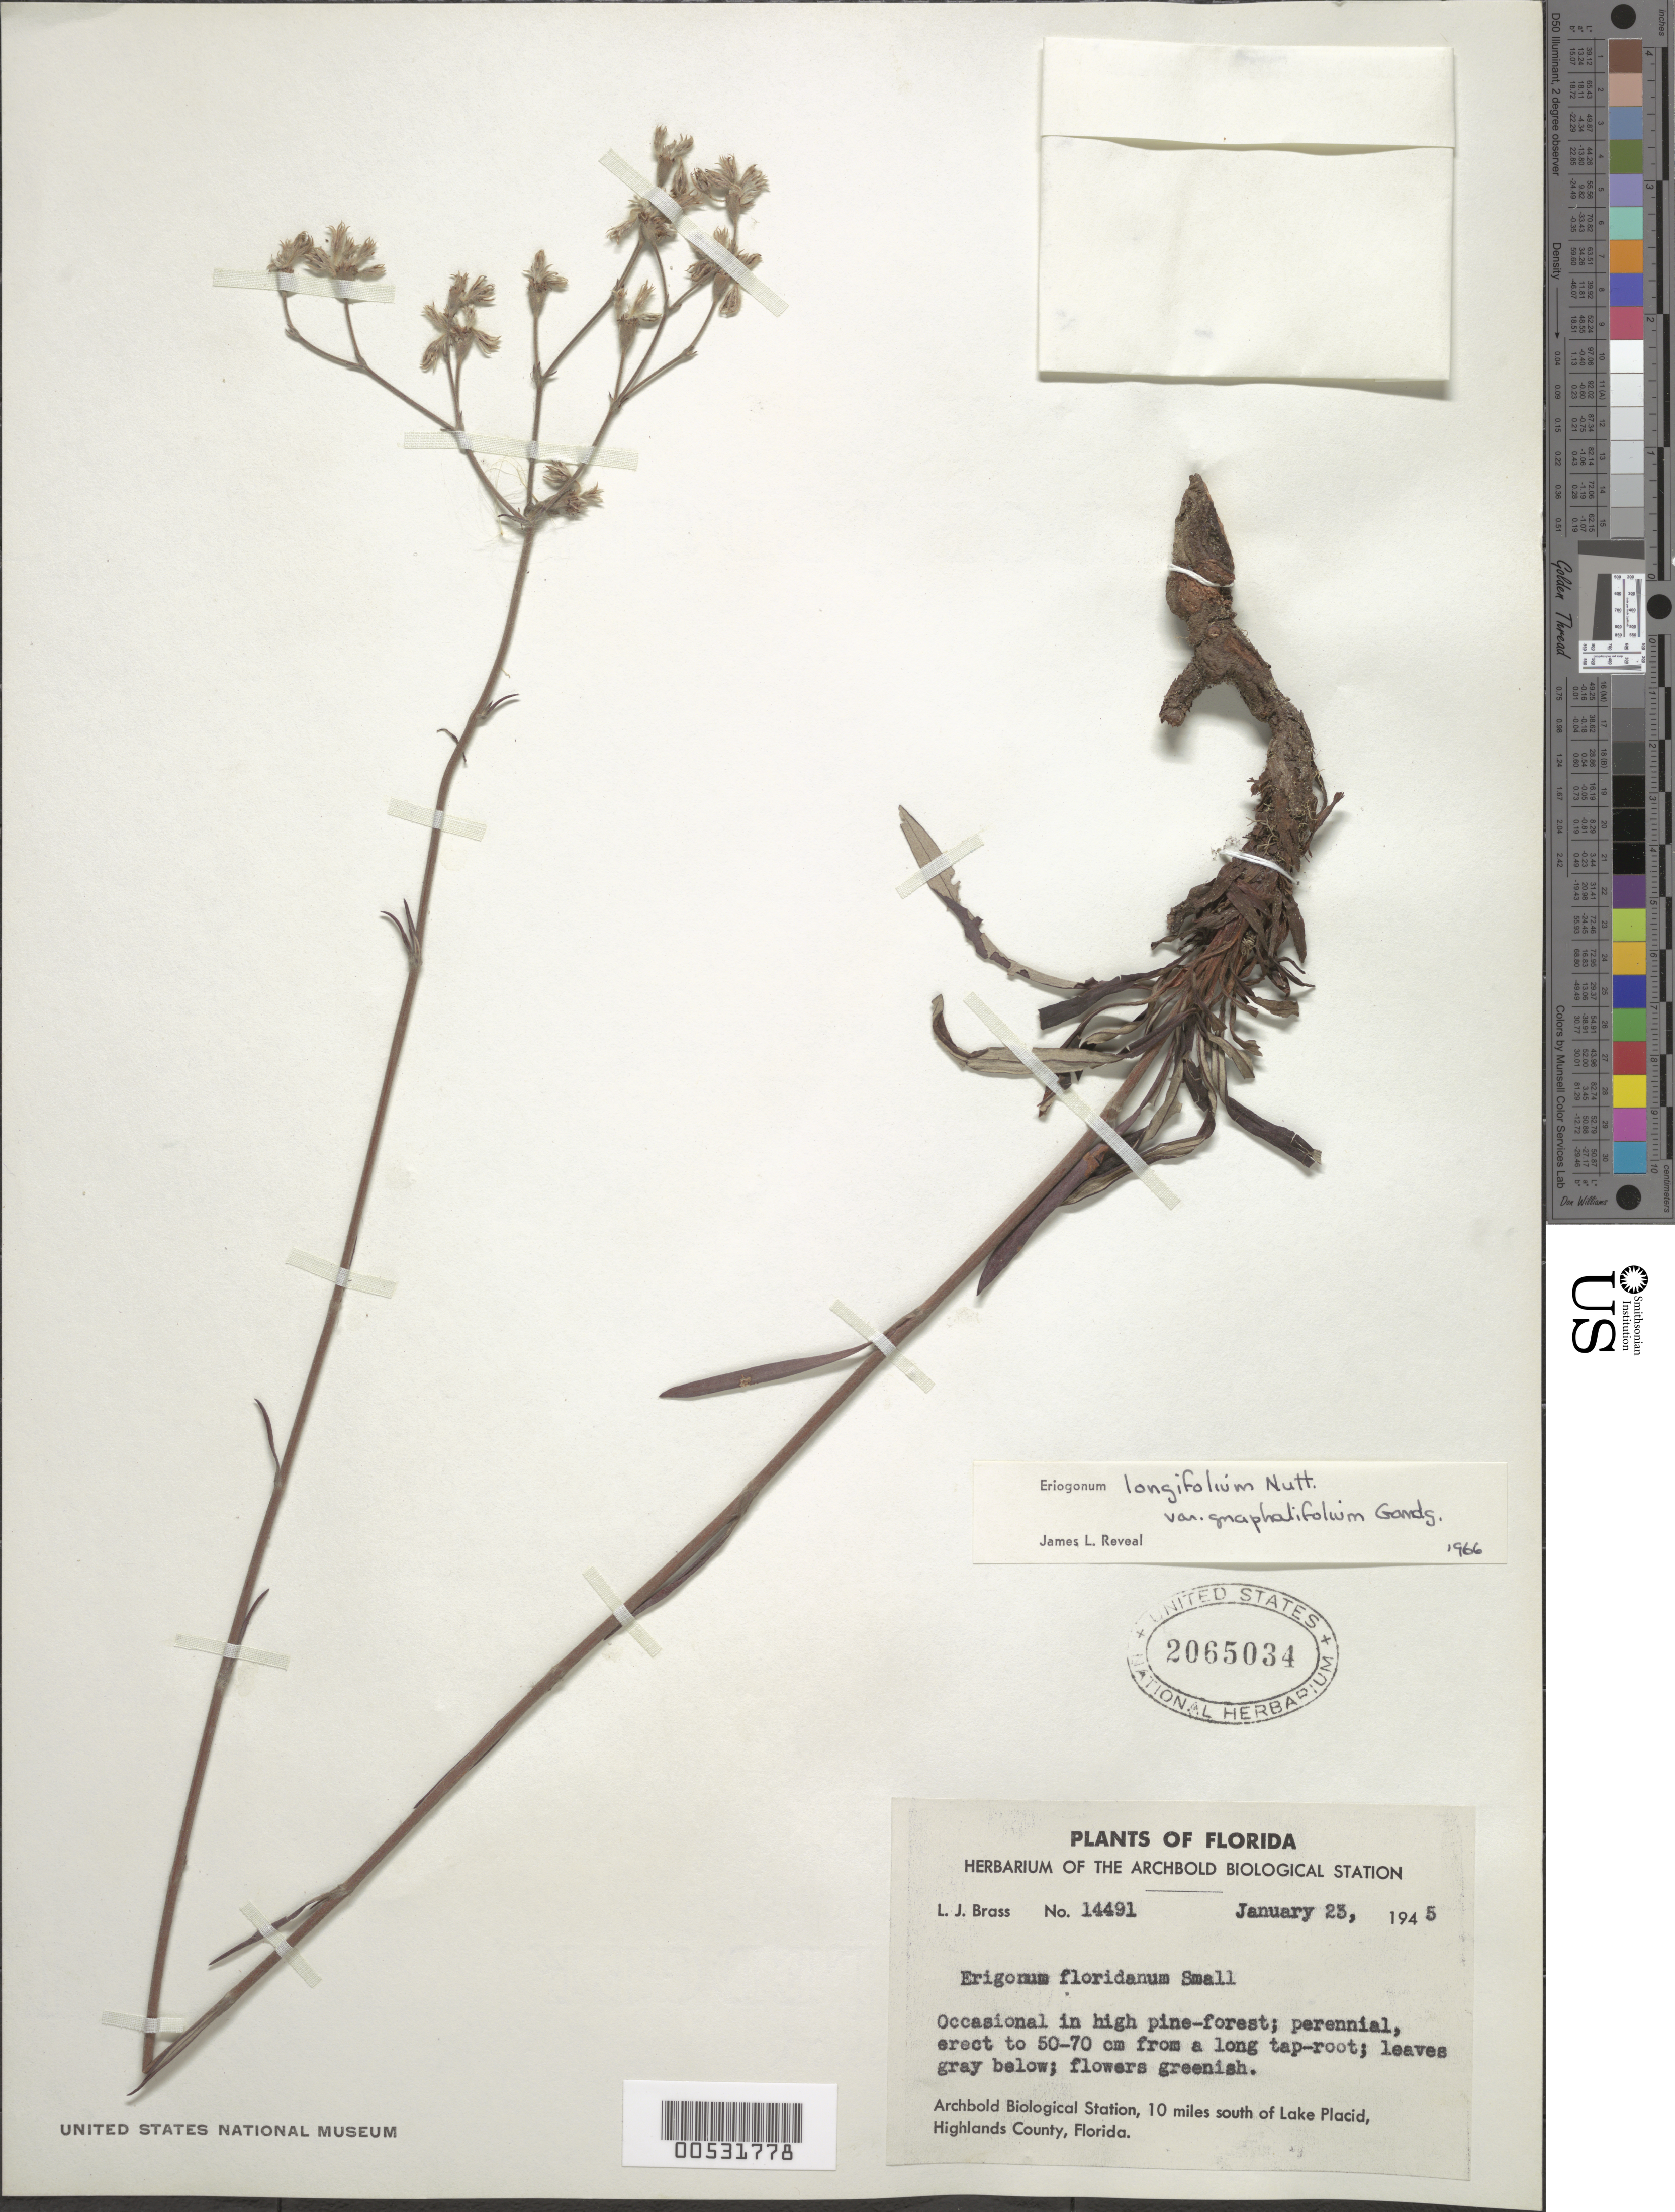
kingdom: Plantae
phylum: Tracheophyta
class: Magnoliopsida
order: Caryophyllales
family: Polygonaceae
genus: Eriogonum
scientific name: Eriogonum longifolium var. gnaphalifolium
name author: Gand.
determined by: Reveal, J. L.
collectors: L. J. Brass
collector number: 14491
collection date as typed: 23 Jan 1945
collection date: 1945-01-23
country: United States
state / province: Florida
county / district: Highlands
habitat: Occasional in high pine-forest.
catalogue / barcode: US 2065034